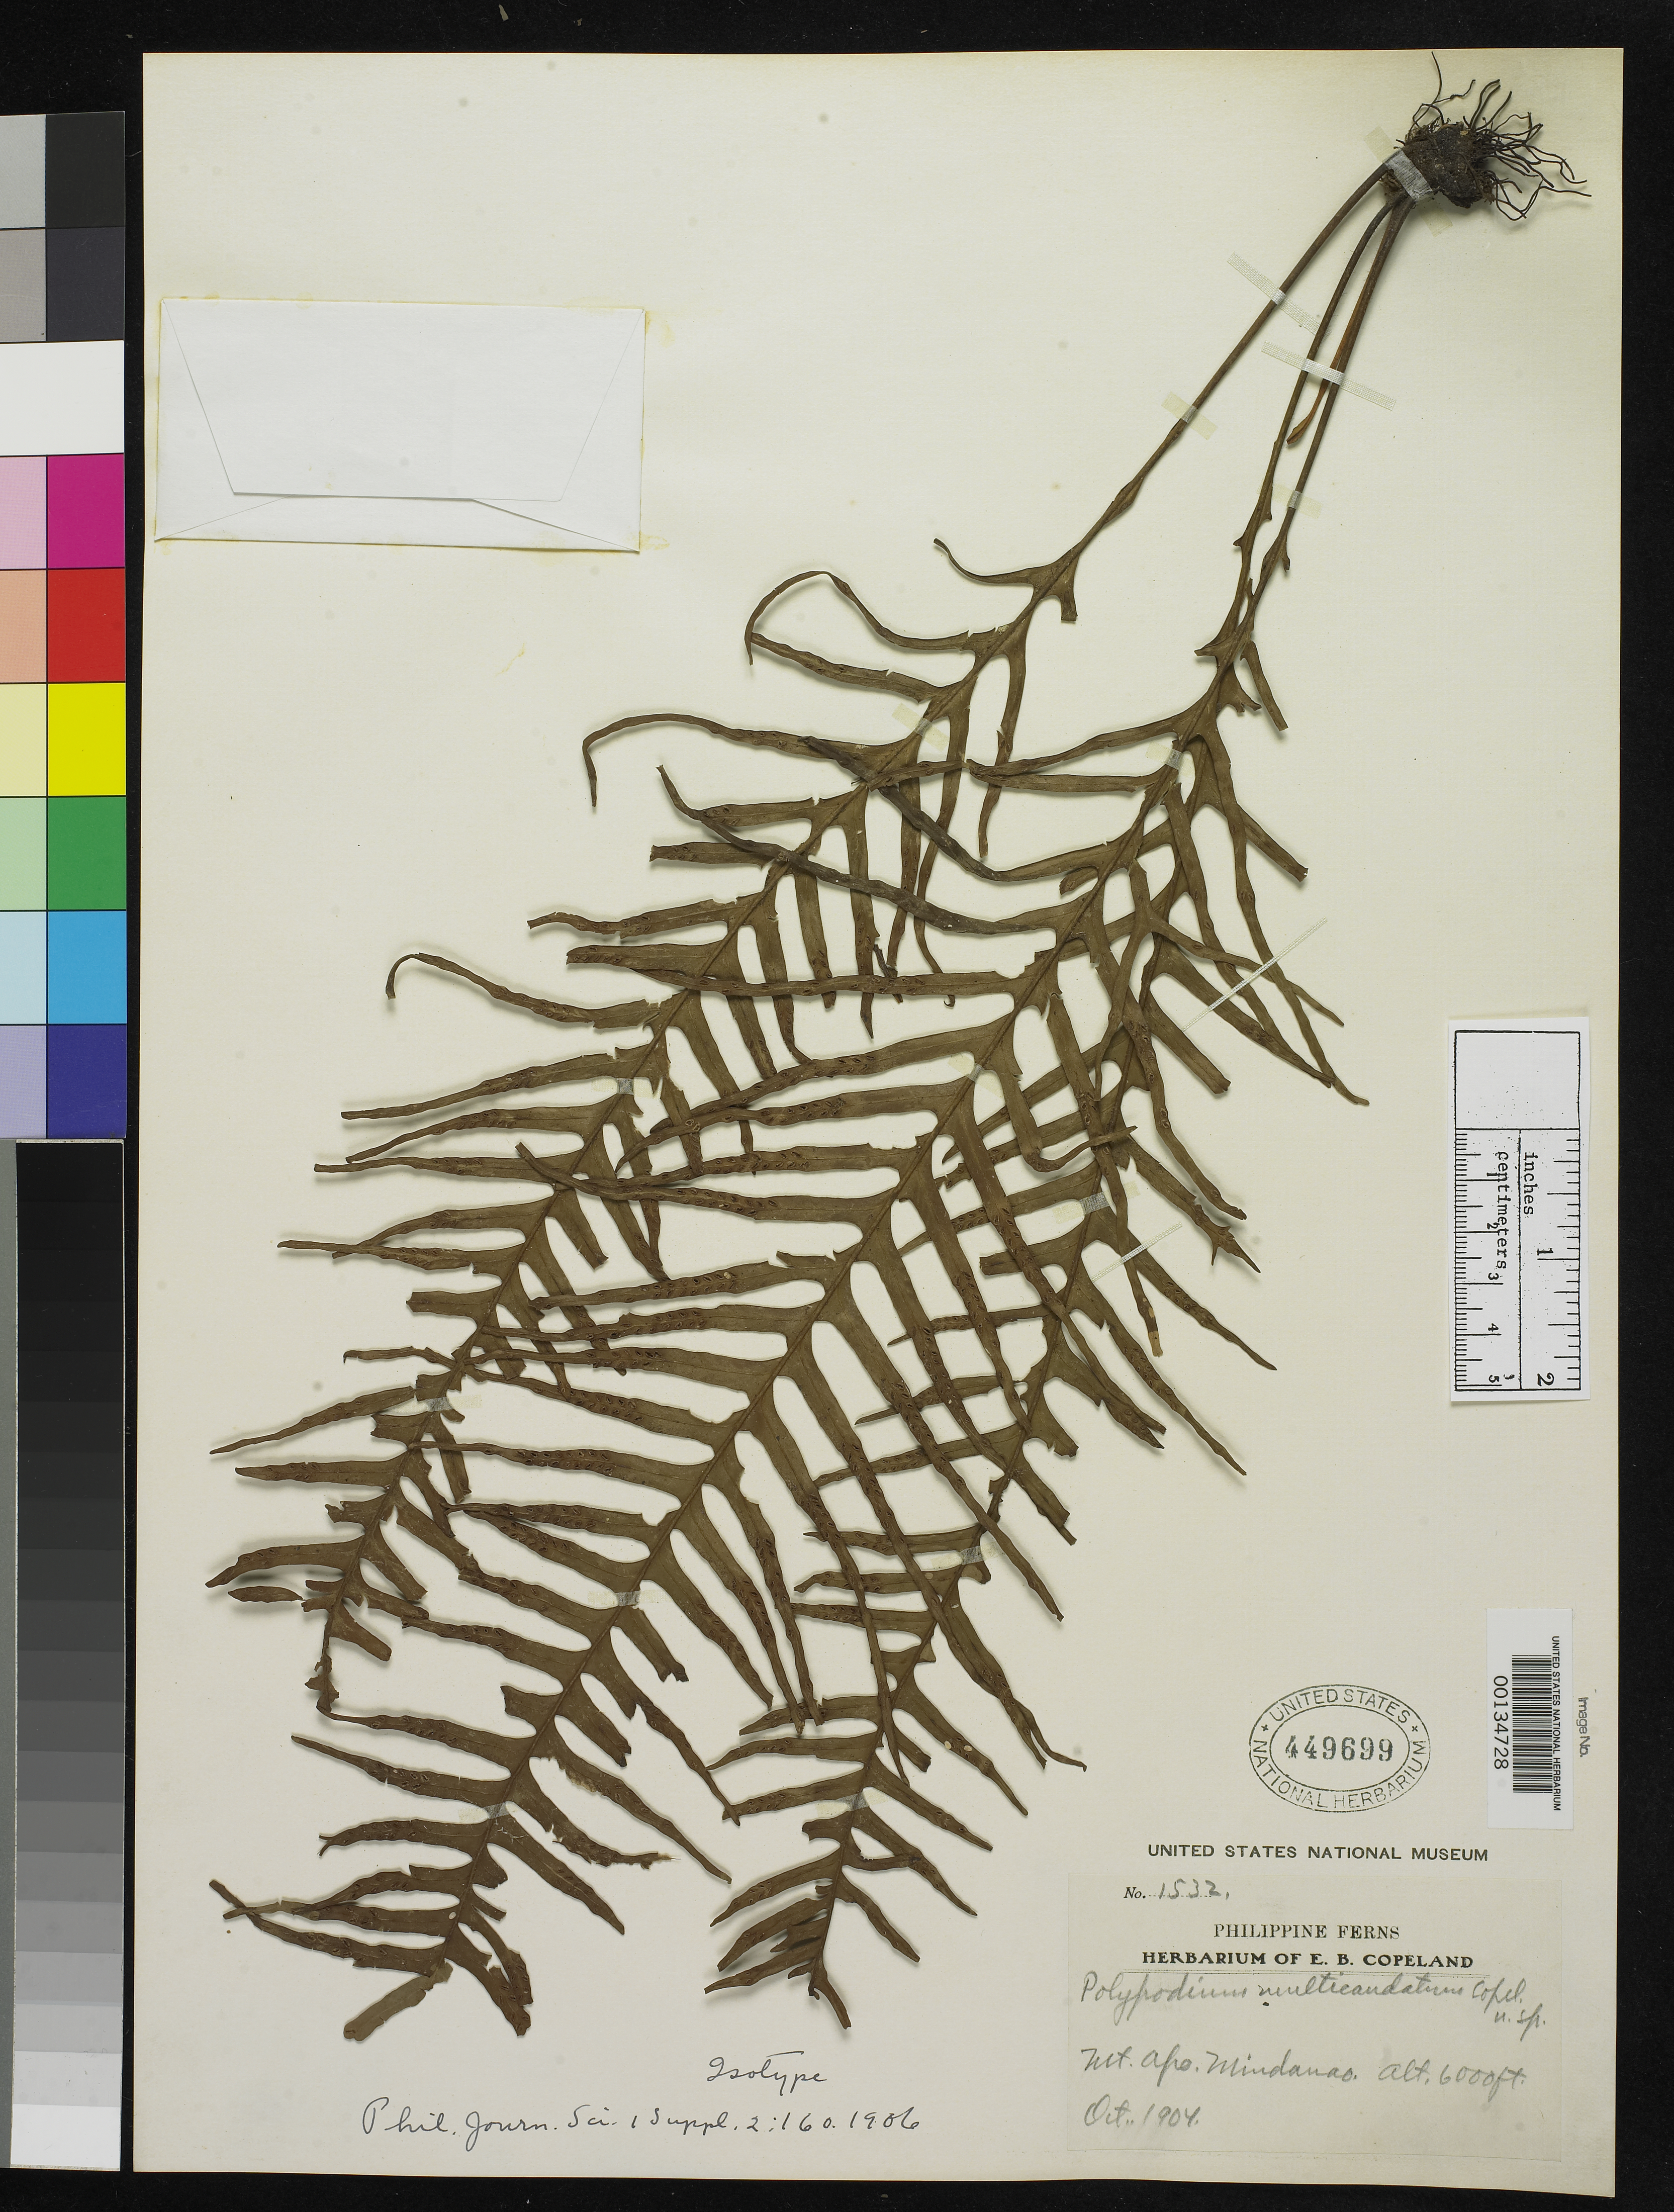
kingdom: Plantae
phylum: Tracheophyta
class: Polypodiopsida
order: Polypodiales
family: Polypodiaceae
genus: Polypodium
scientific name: Polypodium multicaudatum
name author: Copel.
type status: Isosyntype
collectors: E. B. Copeland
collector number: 1532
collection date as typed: Oct 1904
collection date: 1904-10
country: Philippines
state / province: Davao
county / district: Davao del Sur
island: Mindanao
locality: Mount Apo.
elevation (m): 1829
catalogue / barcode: US 449699